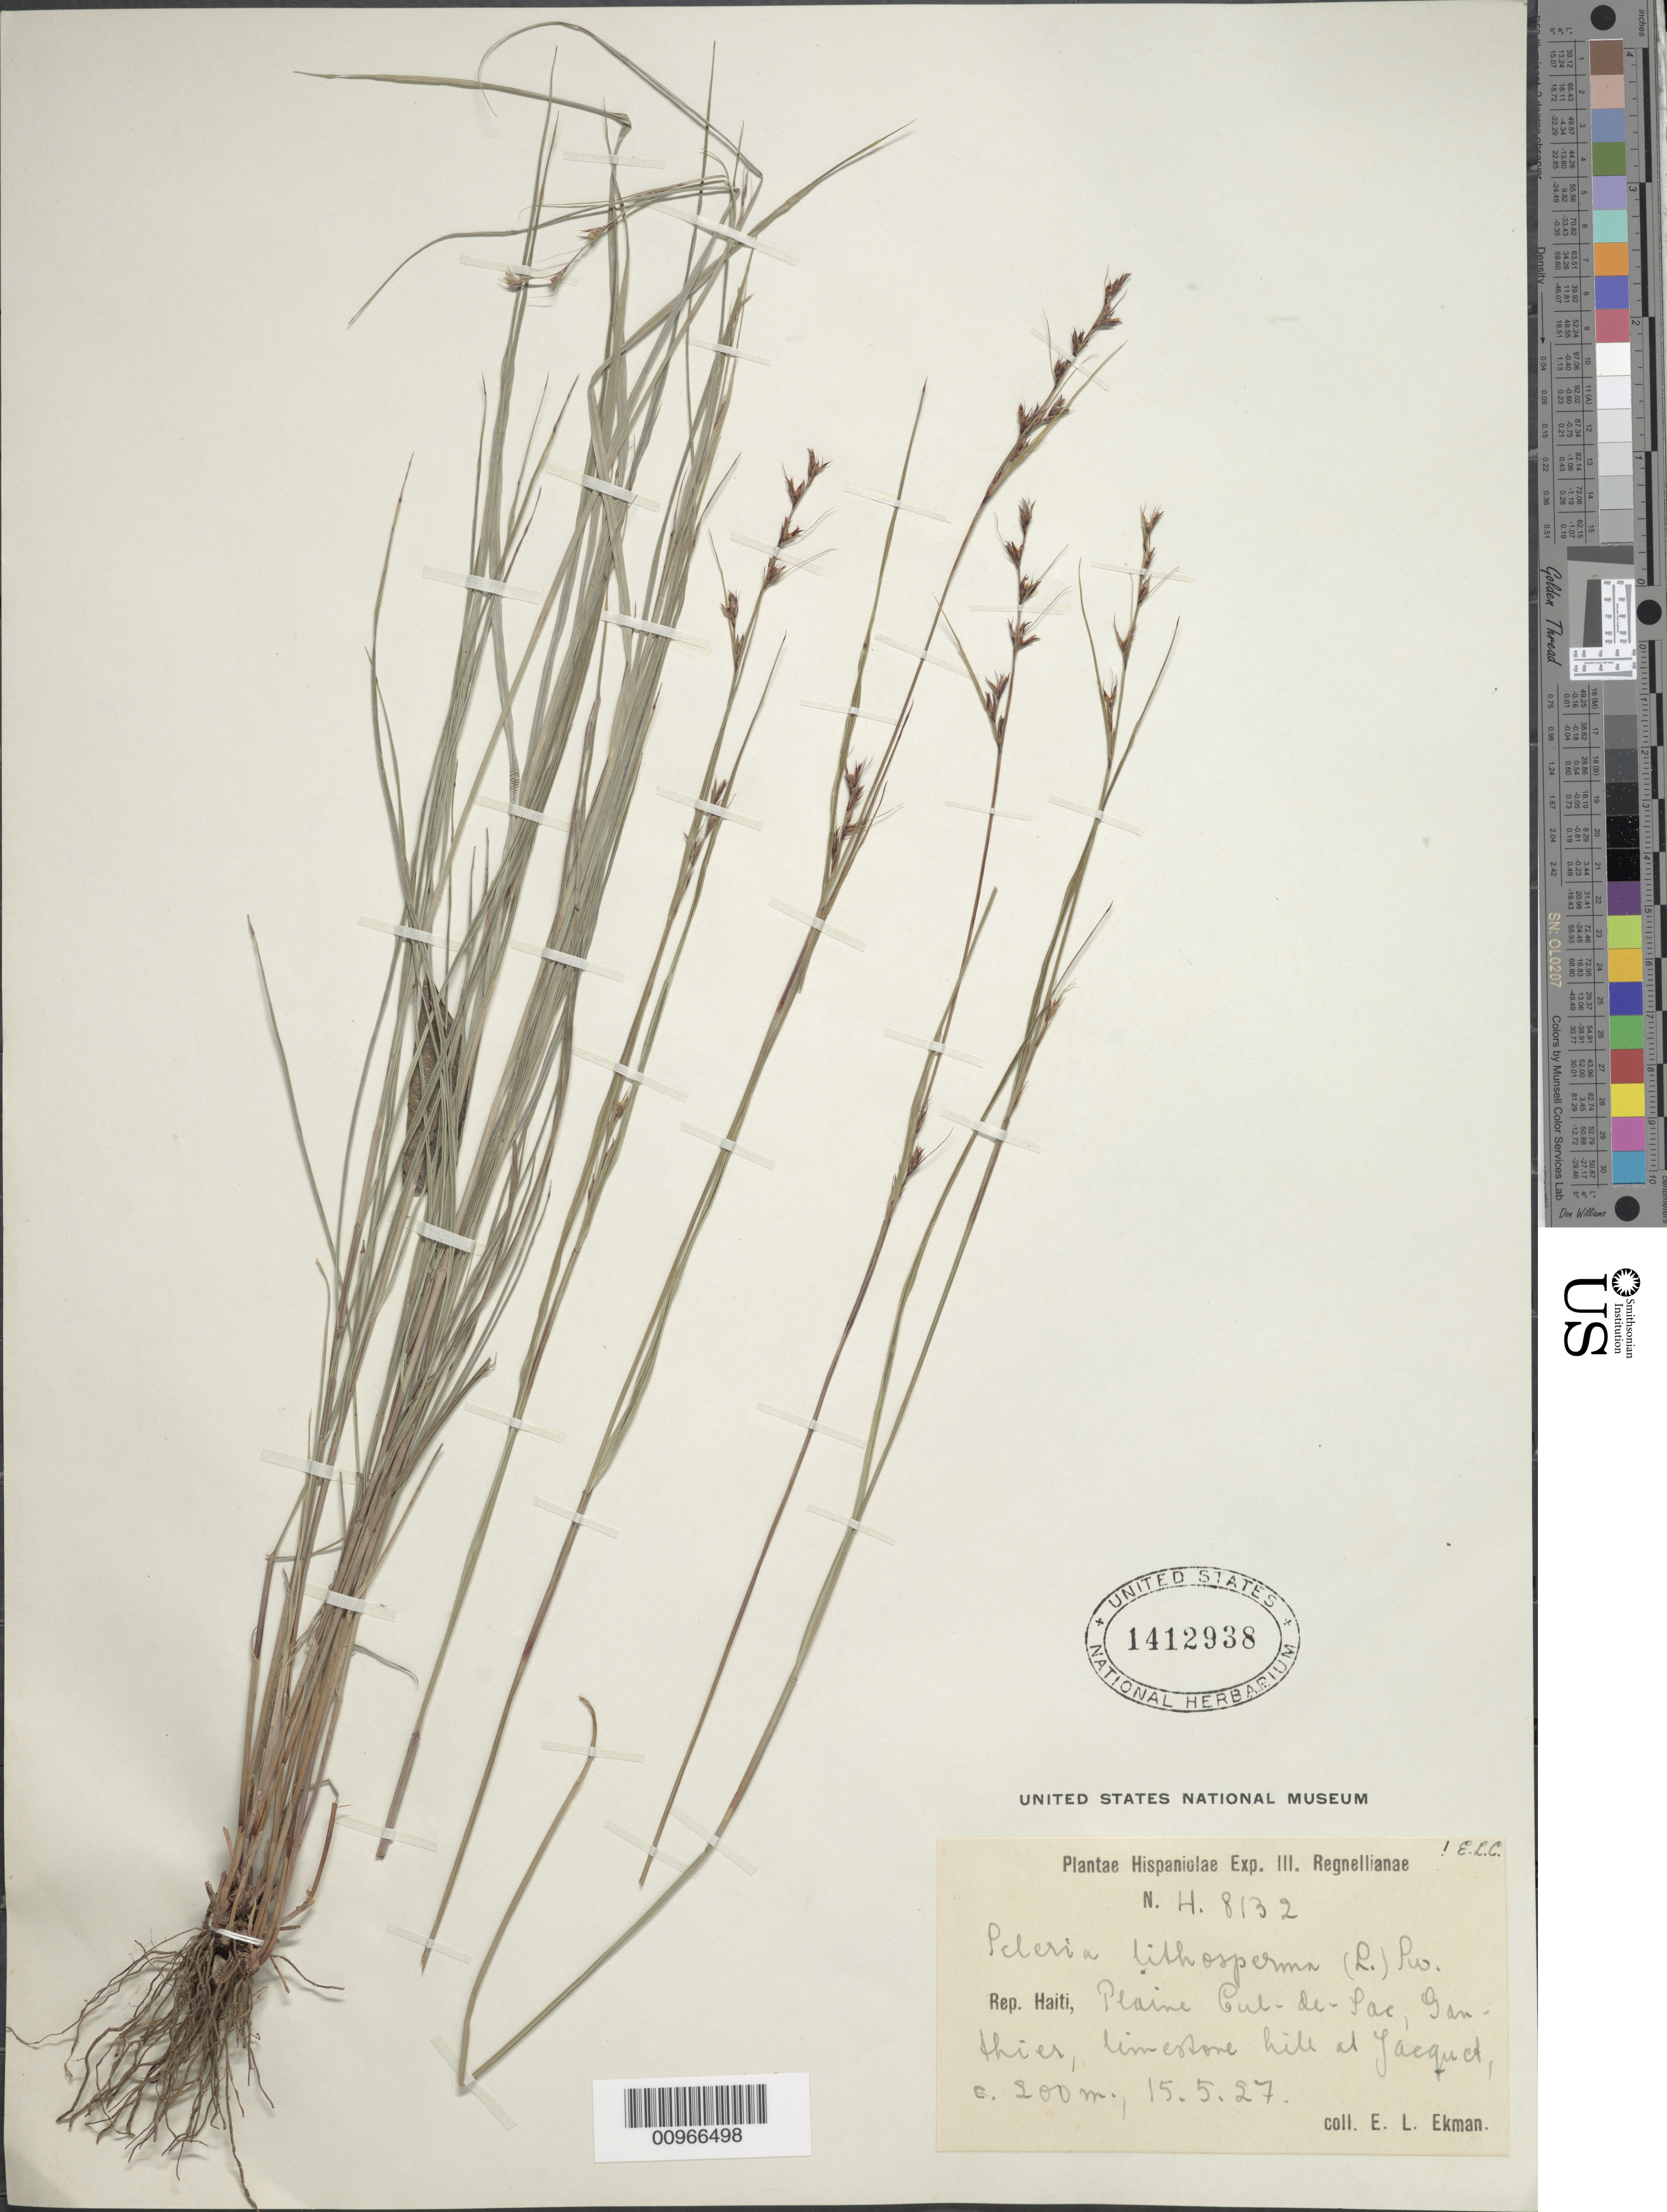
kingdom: Plantae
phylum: Tracheophyta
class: Liliopsida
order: Poales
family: Cyperaceae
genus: Scleria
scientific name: Scleria lithosperma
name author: (L.) Sw.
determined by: Core, E. L.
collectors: E. L. Ekman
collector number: H 8132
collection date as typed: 15 May 1927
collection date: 1927-05-15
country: Haiti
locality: Plaine Cul-de-Sac, Ganthier, at Jacquet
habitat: Limestone hill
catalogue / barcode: US 1412938